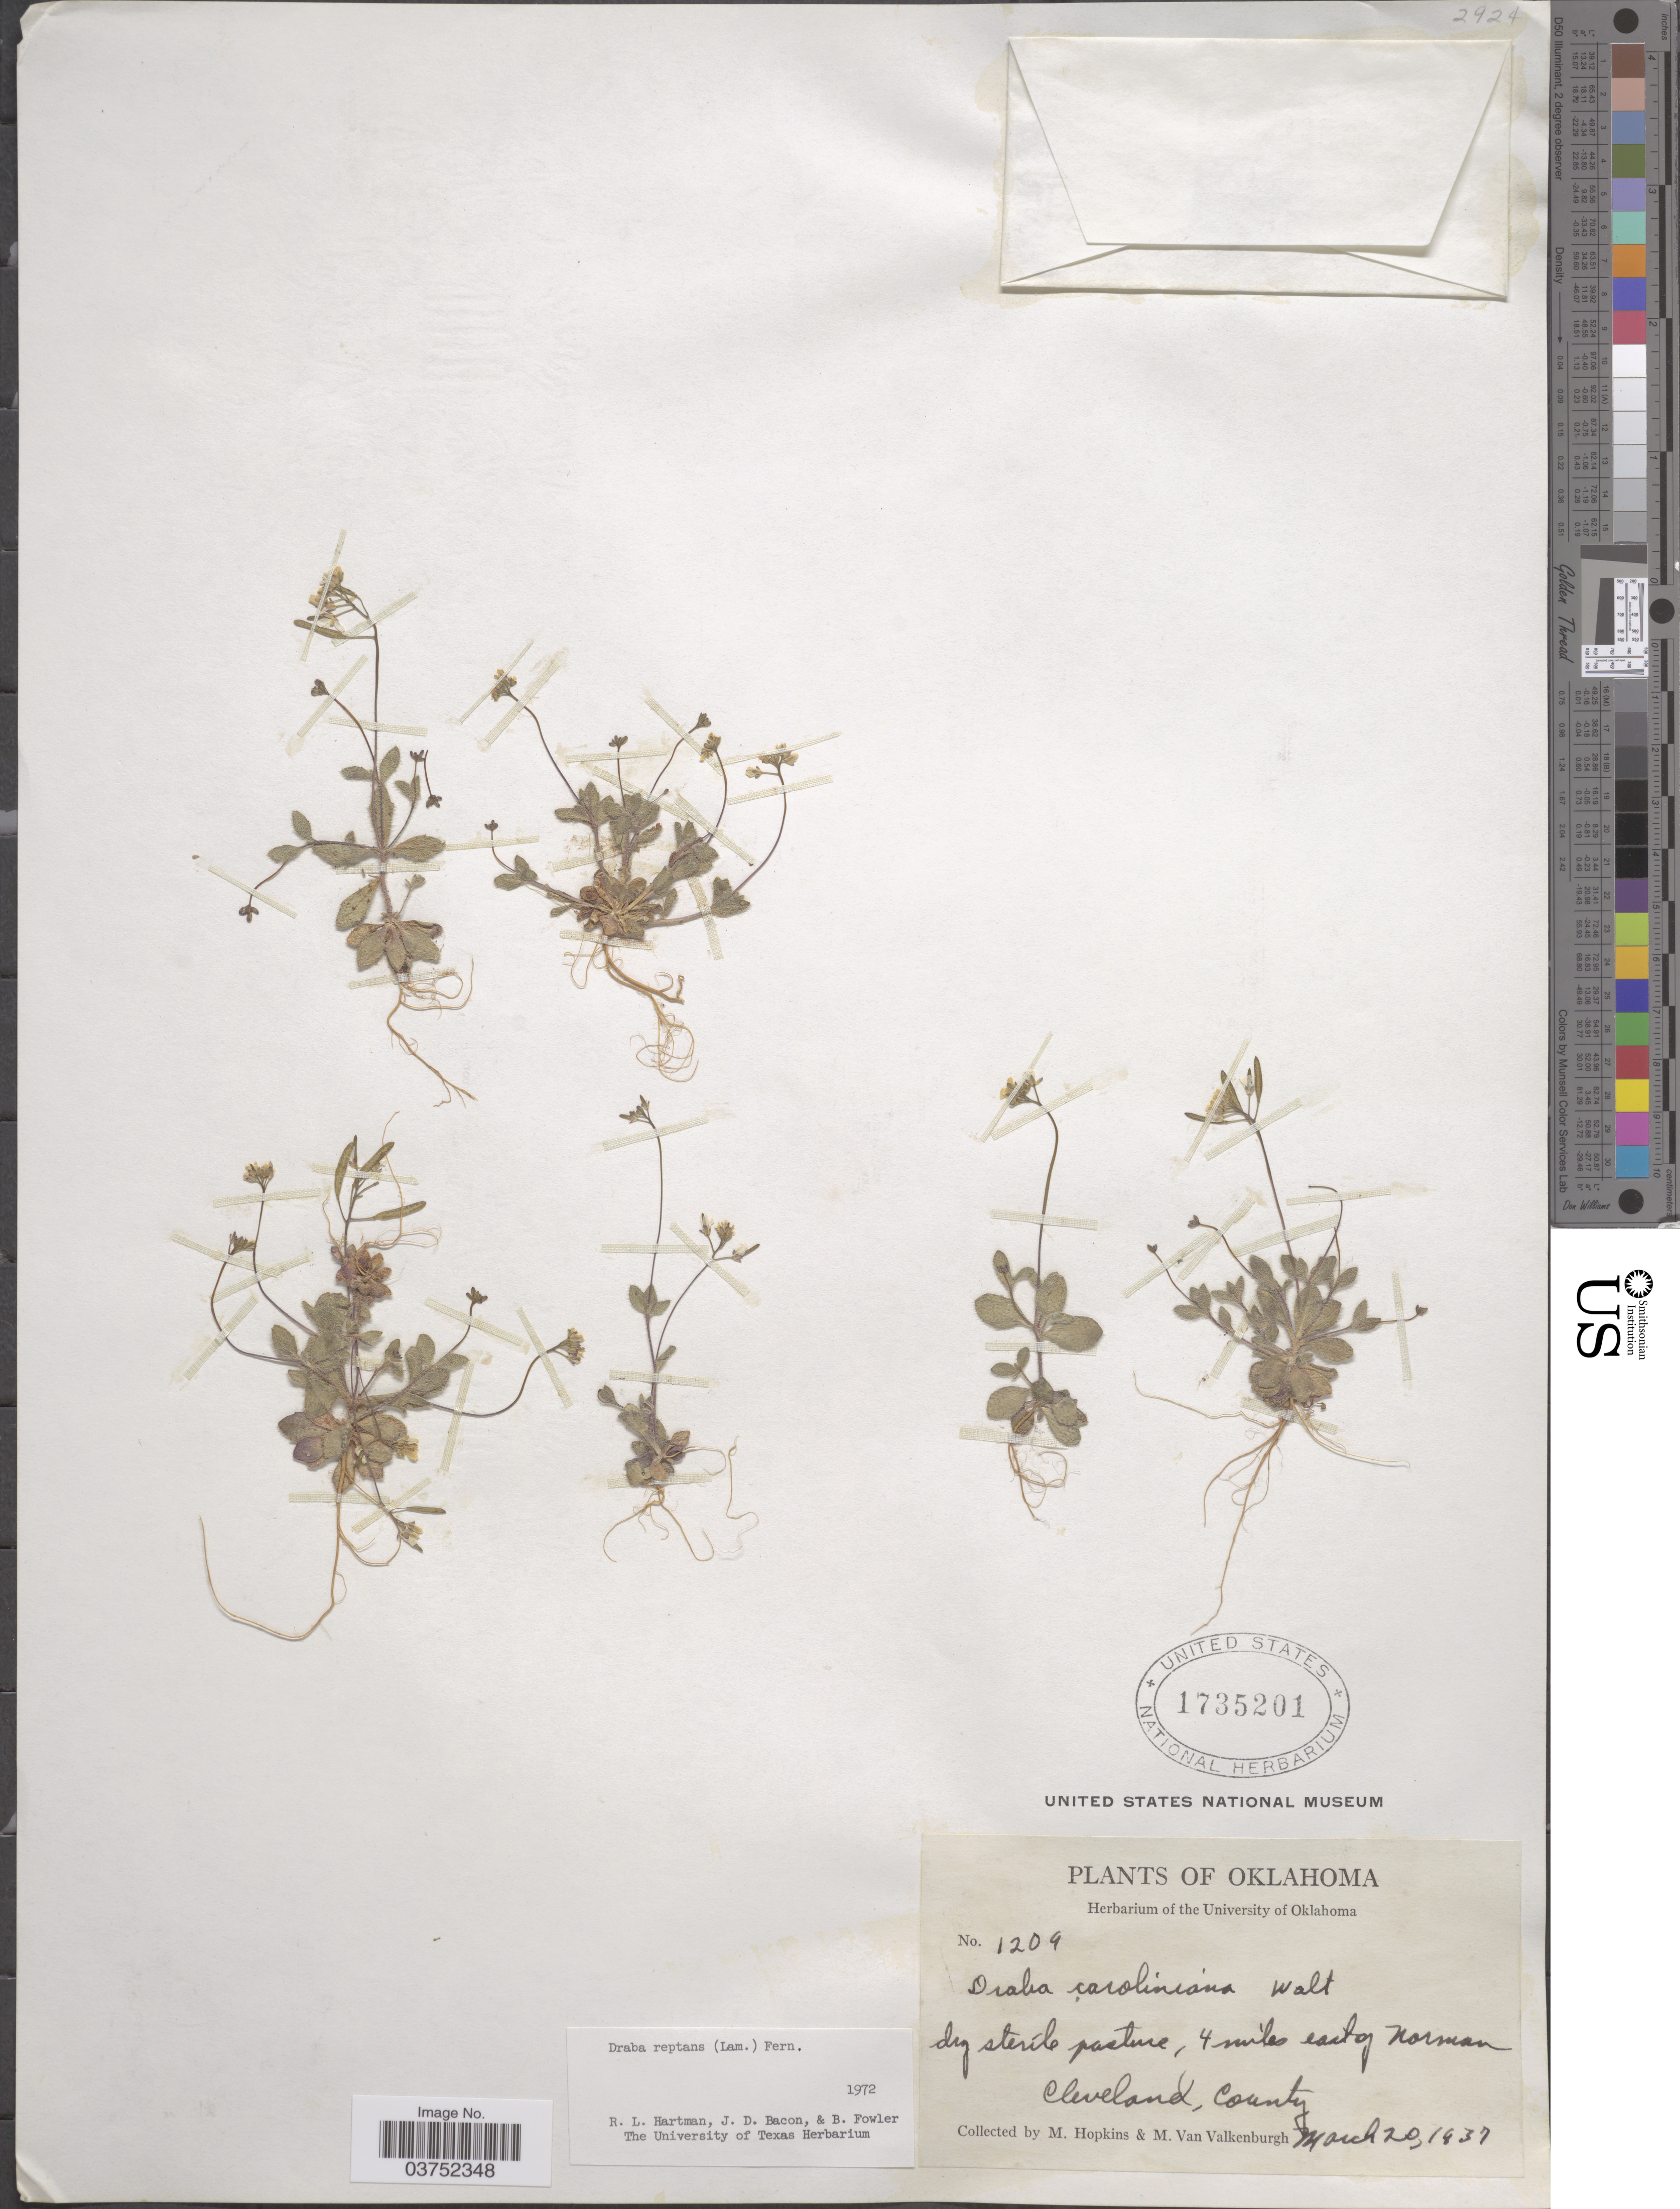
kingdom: Plantae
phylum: Tracheophyta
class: Magnoliopsida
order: Brassicales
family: Brassicaceae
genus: Draba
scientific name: Draba reptans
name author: (Lam.) Fernald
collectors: M. Hopkins & A. Valkenburgh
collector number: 1209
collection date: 1937-03-20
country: United States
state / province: Oklahoma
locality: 4 miles east of Norman. Cleveland County.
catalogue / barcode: US 1735201